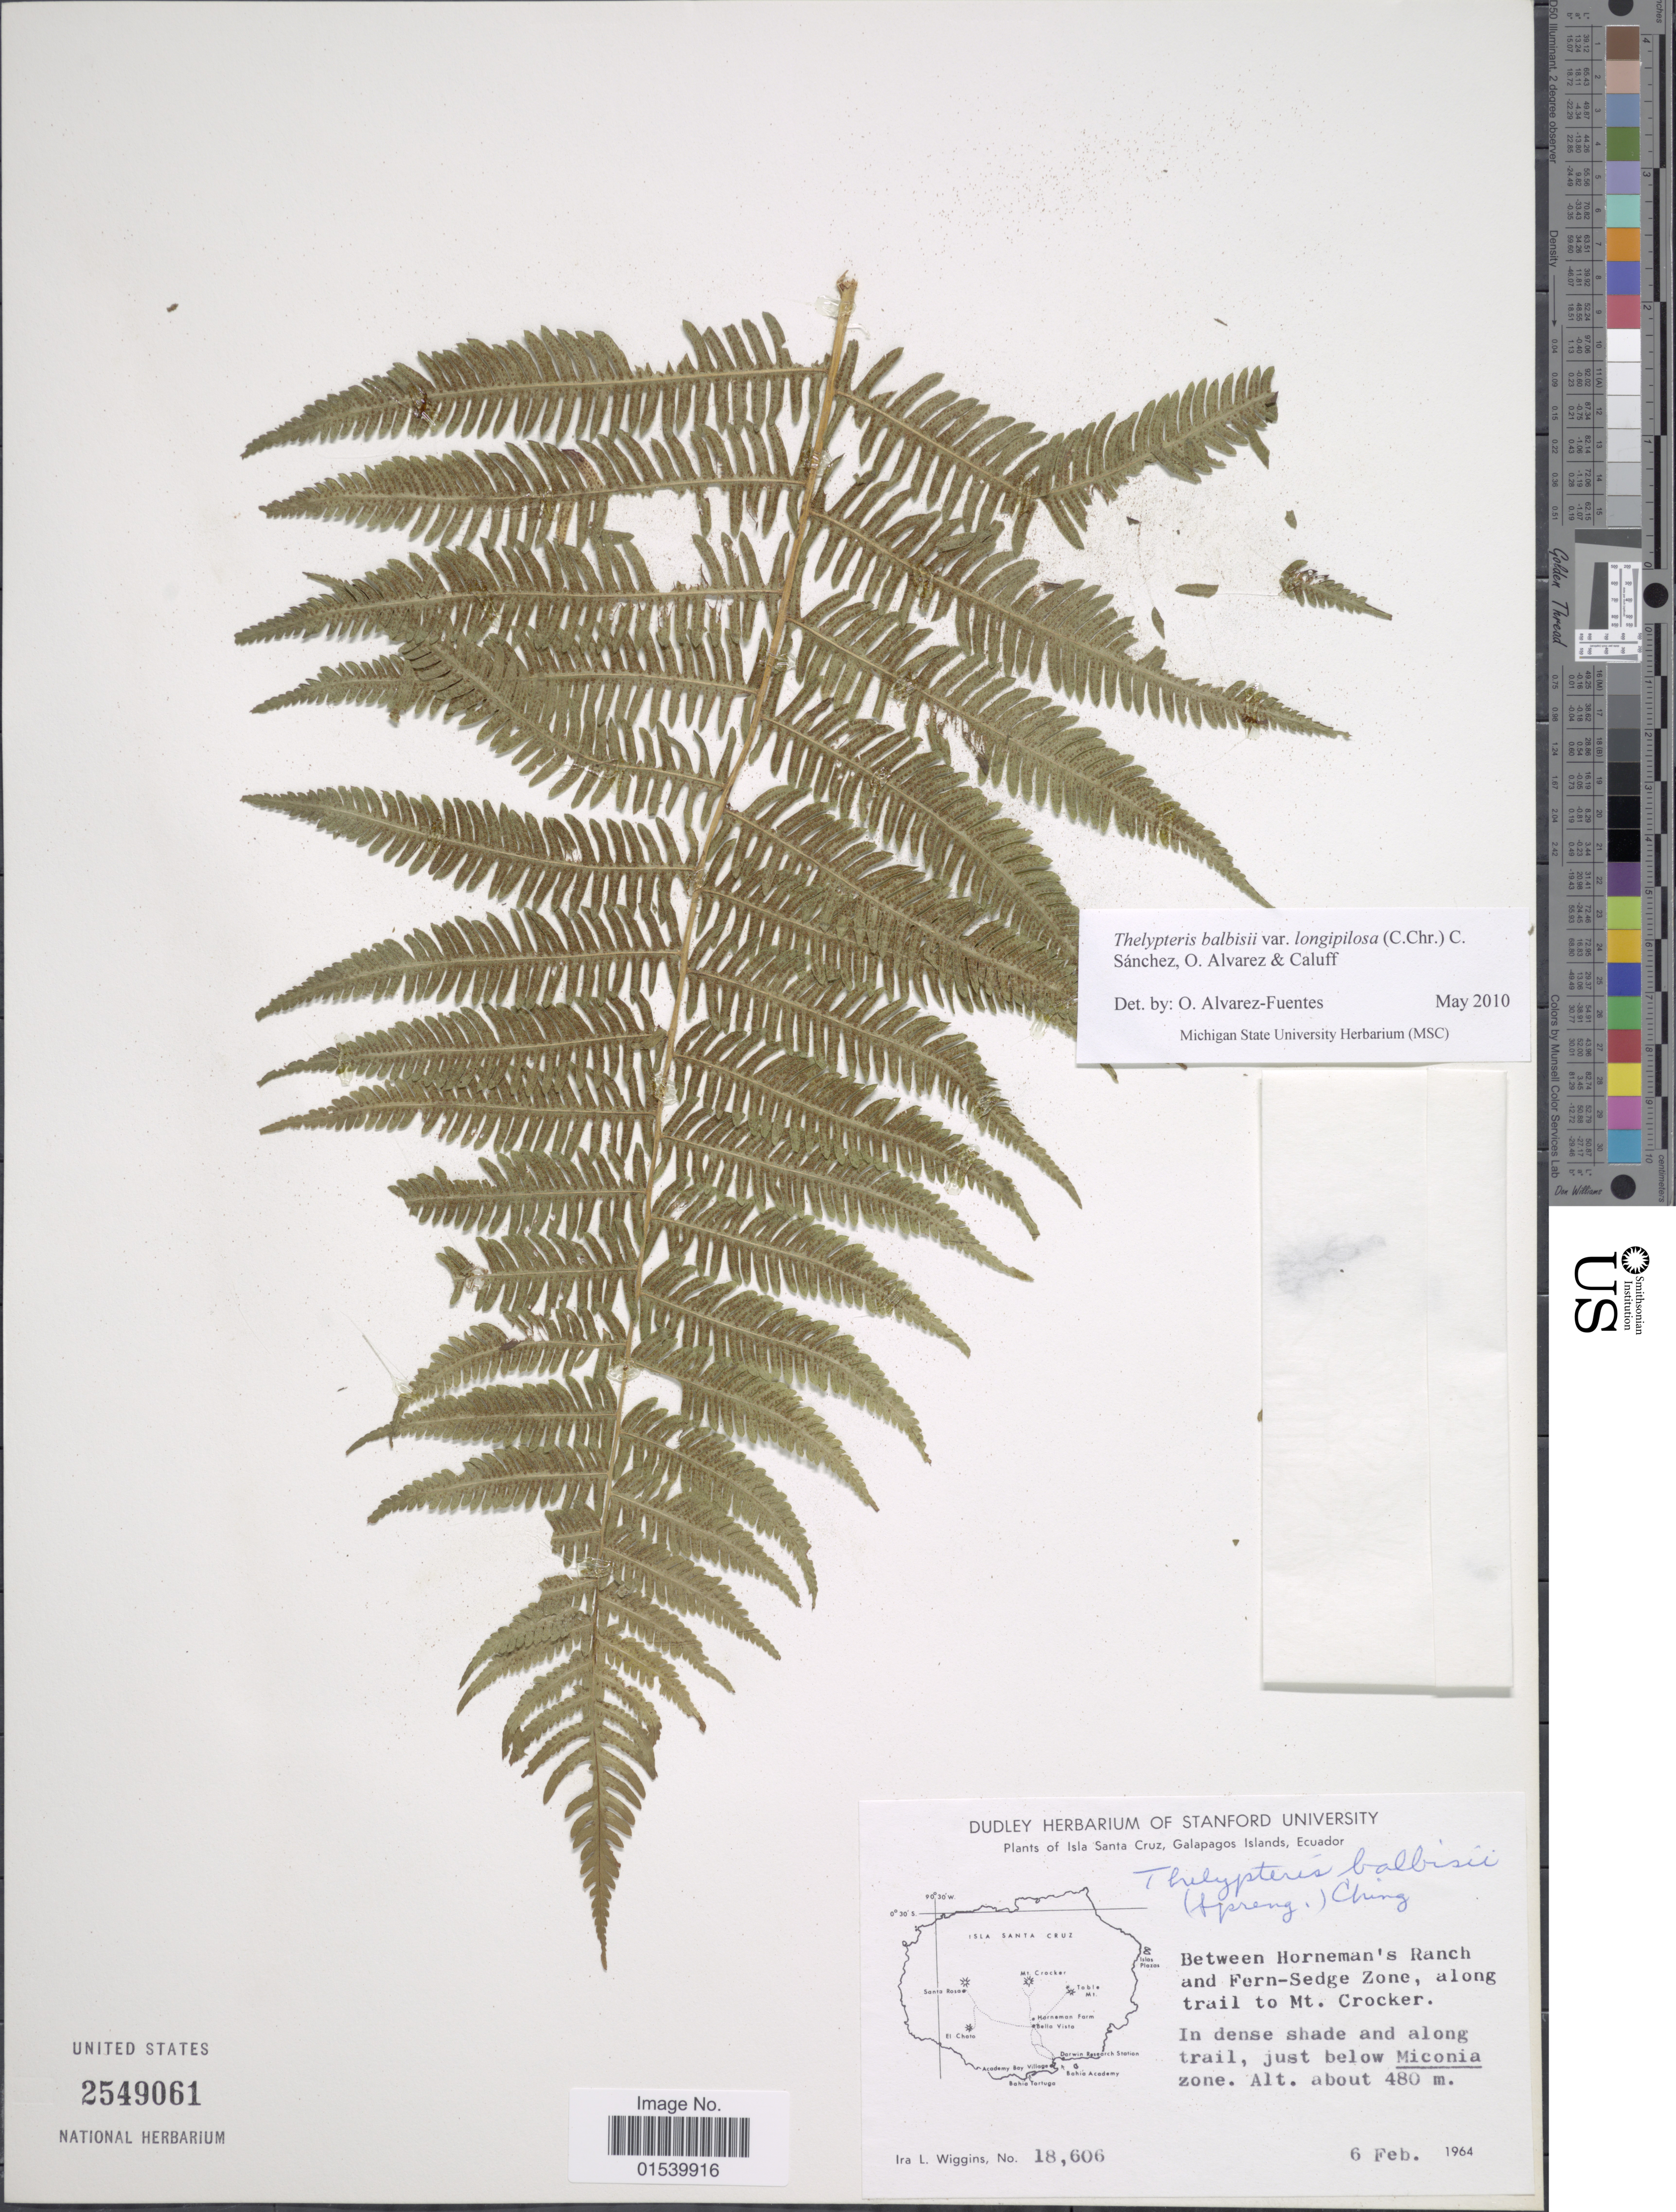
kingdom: Plantae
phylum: Tracheophyta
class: Polypodiopsida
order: Polypodiales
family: Thelypteridaceae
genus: Amauropelta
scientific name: Amauropelta balbisii (Spreng.) comb. nov., ined. 2015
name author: (Spreng.)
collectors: I. L. Wiggins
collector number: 18606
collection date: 1964-02-06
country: Ecuador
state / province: Colón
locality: Isla Santa Cruz, Galapagos Islands, Between Horneman's Ranch and Fern-Sedge Zone, along trail to Mt. Crocker. In dense along trail, just below Miconia Zone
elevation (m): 480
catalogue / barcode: US 2549061